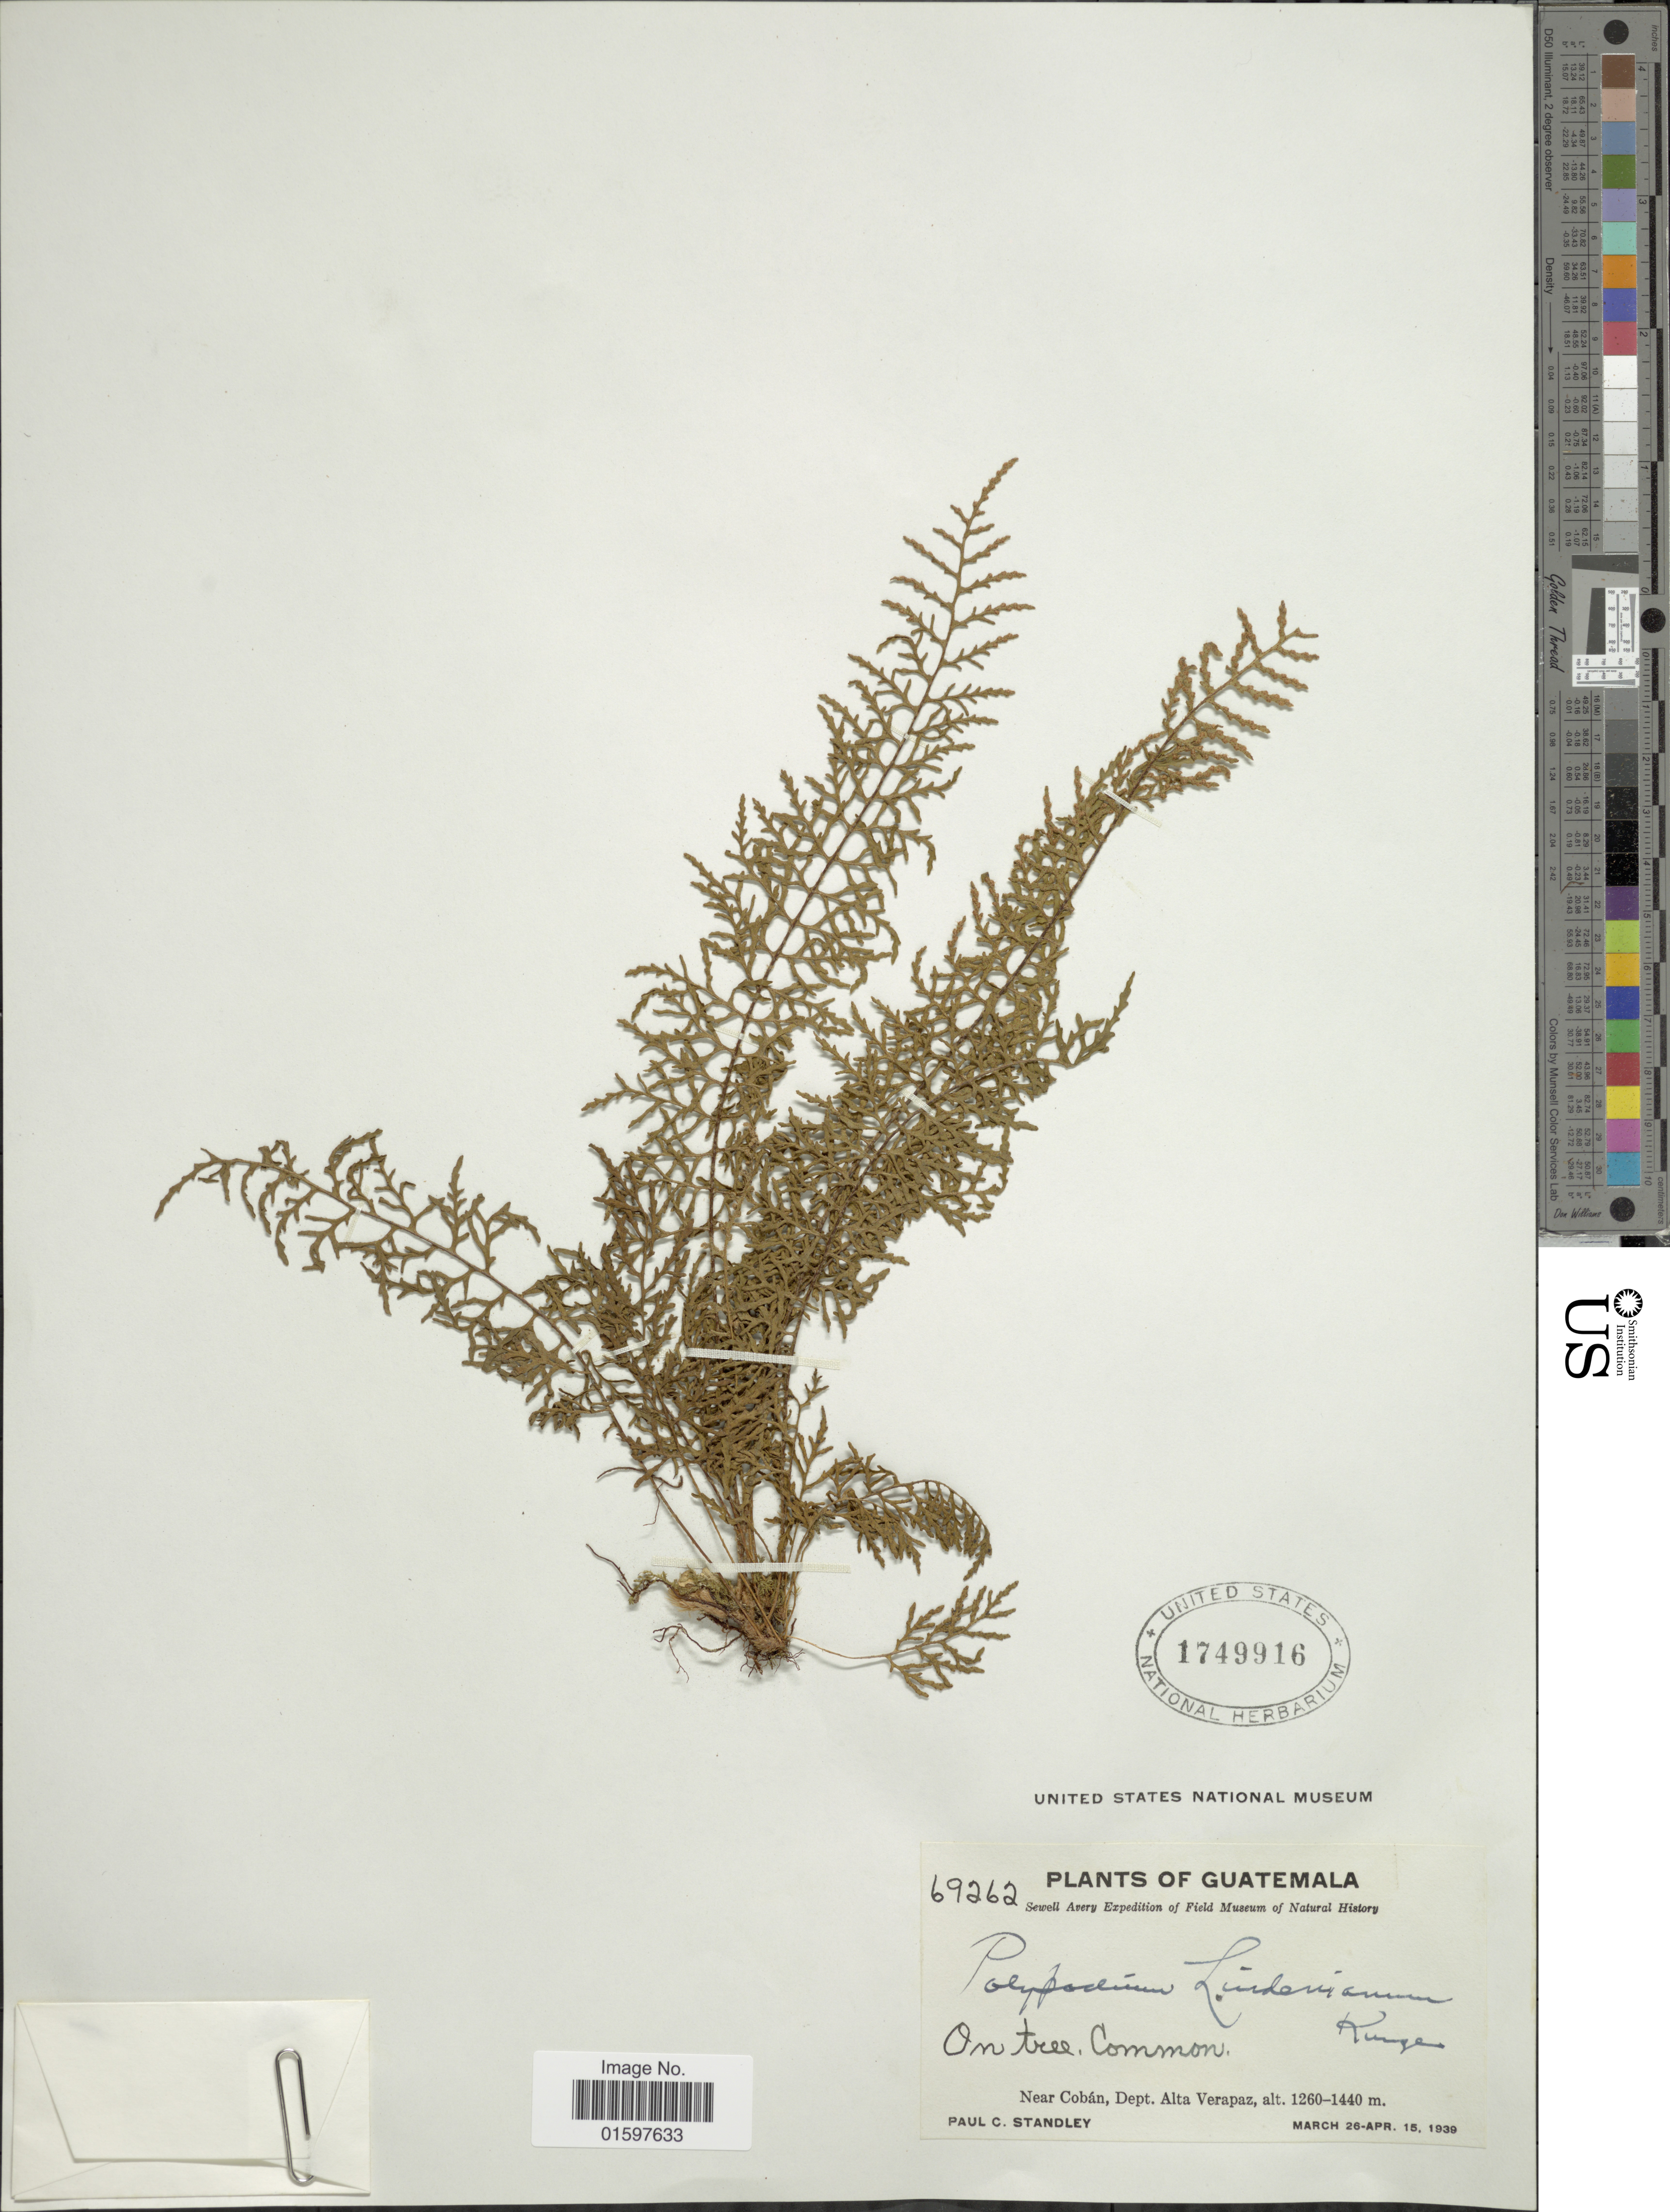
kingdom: Plantae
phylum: Tracheophyta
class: Polypodiopsida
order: Polypodiales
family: Polypodiaceae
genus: Pleopeltis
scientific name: Pleopeltis lindeniana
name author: (Kunze) A.R. Sm. & Tejero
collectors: P. C. Standley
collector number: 69262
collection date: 1939-03-26/1939-04-15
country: Guatemala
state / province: Alta Verapaz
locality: Near Cobán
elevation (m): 1260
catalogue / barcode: US 1749916